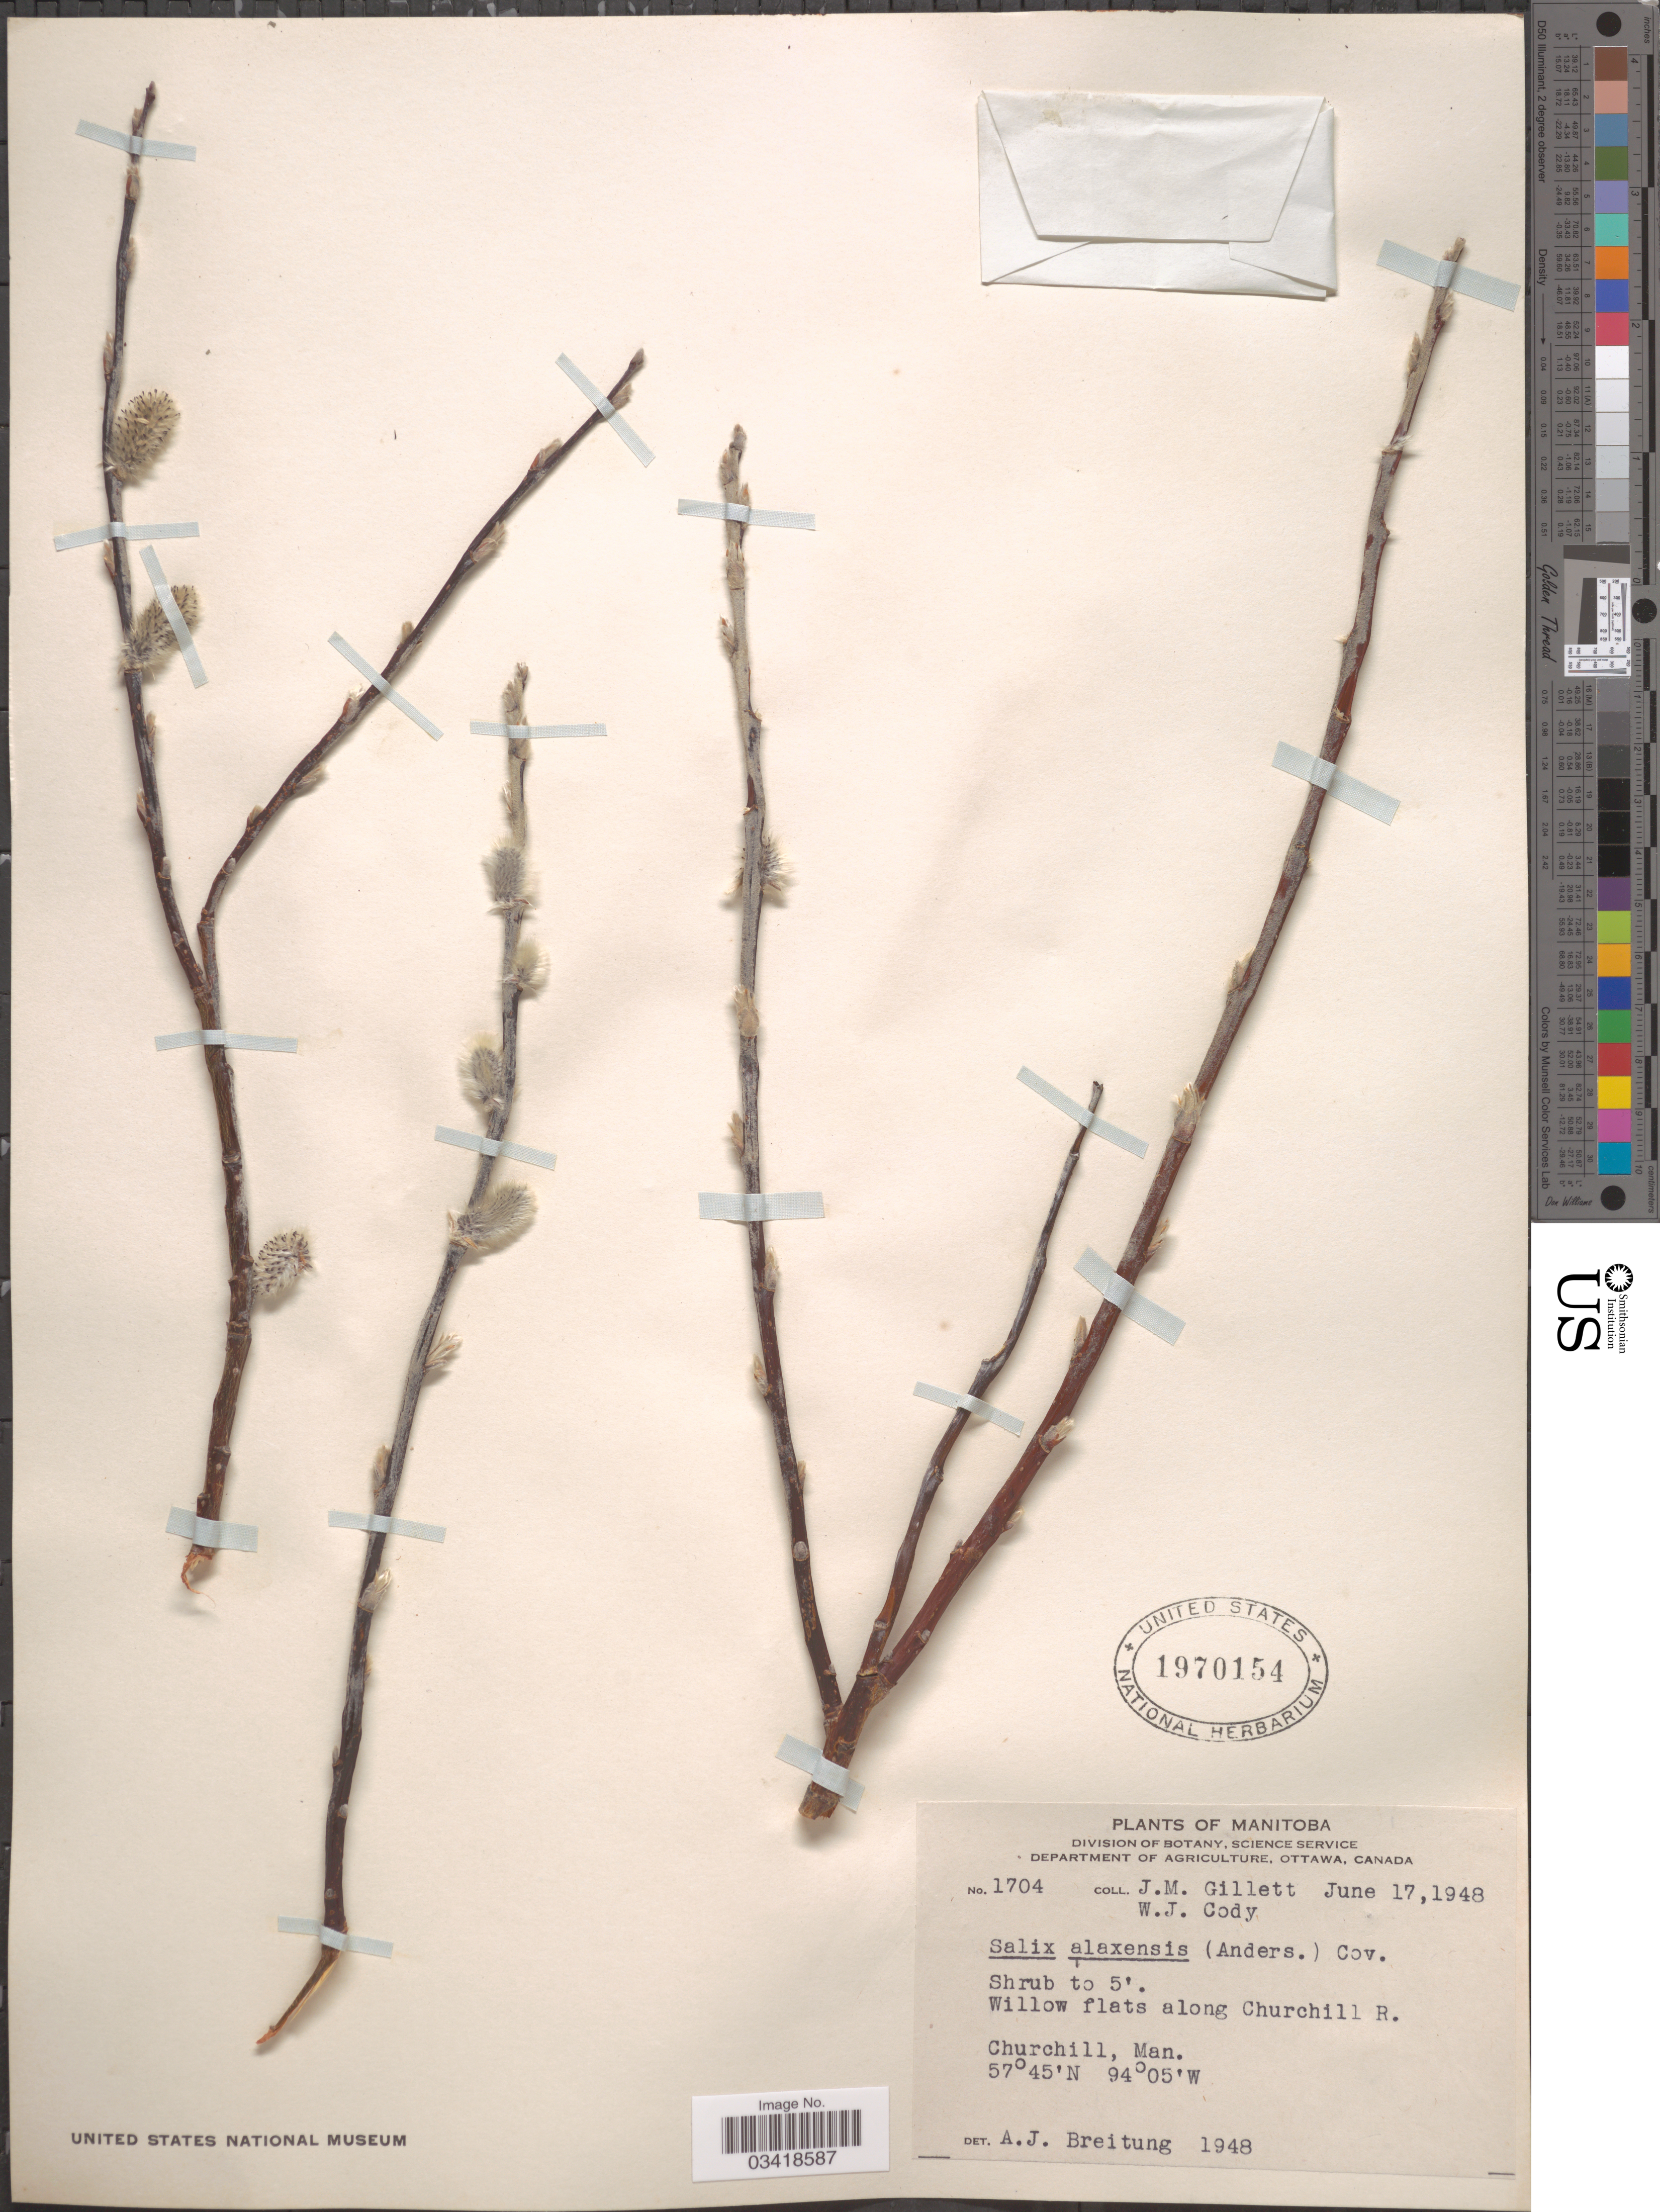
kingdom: Plantae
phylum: Tracheophyta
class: Magnoliopsida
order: Malpighiales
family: Salicaceae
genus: Salix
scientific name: Salix alaxensis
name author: (Andersson) Coville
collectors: J. M. Gillett & W. Cody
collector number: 1704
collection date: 1948-06-17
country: Canada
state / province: Manitoba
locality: Willow flats along Churchill R. Churchill, Man.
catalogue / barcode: US 1970154